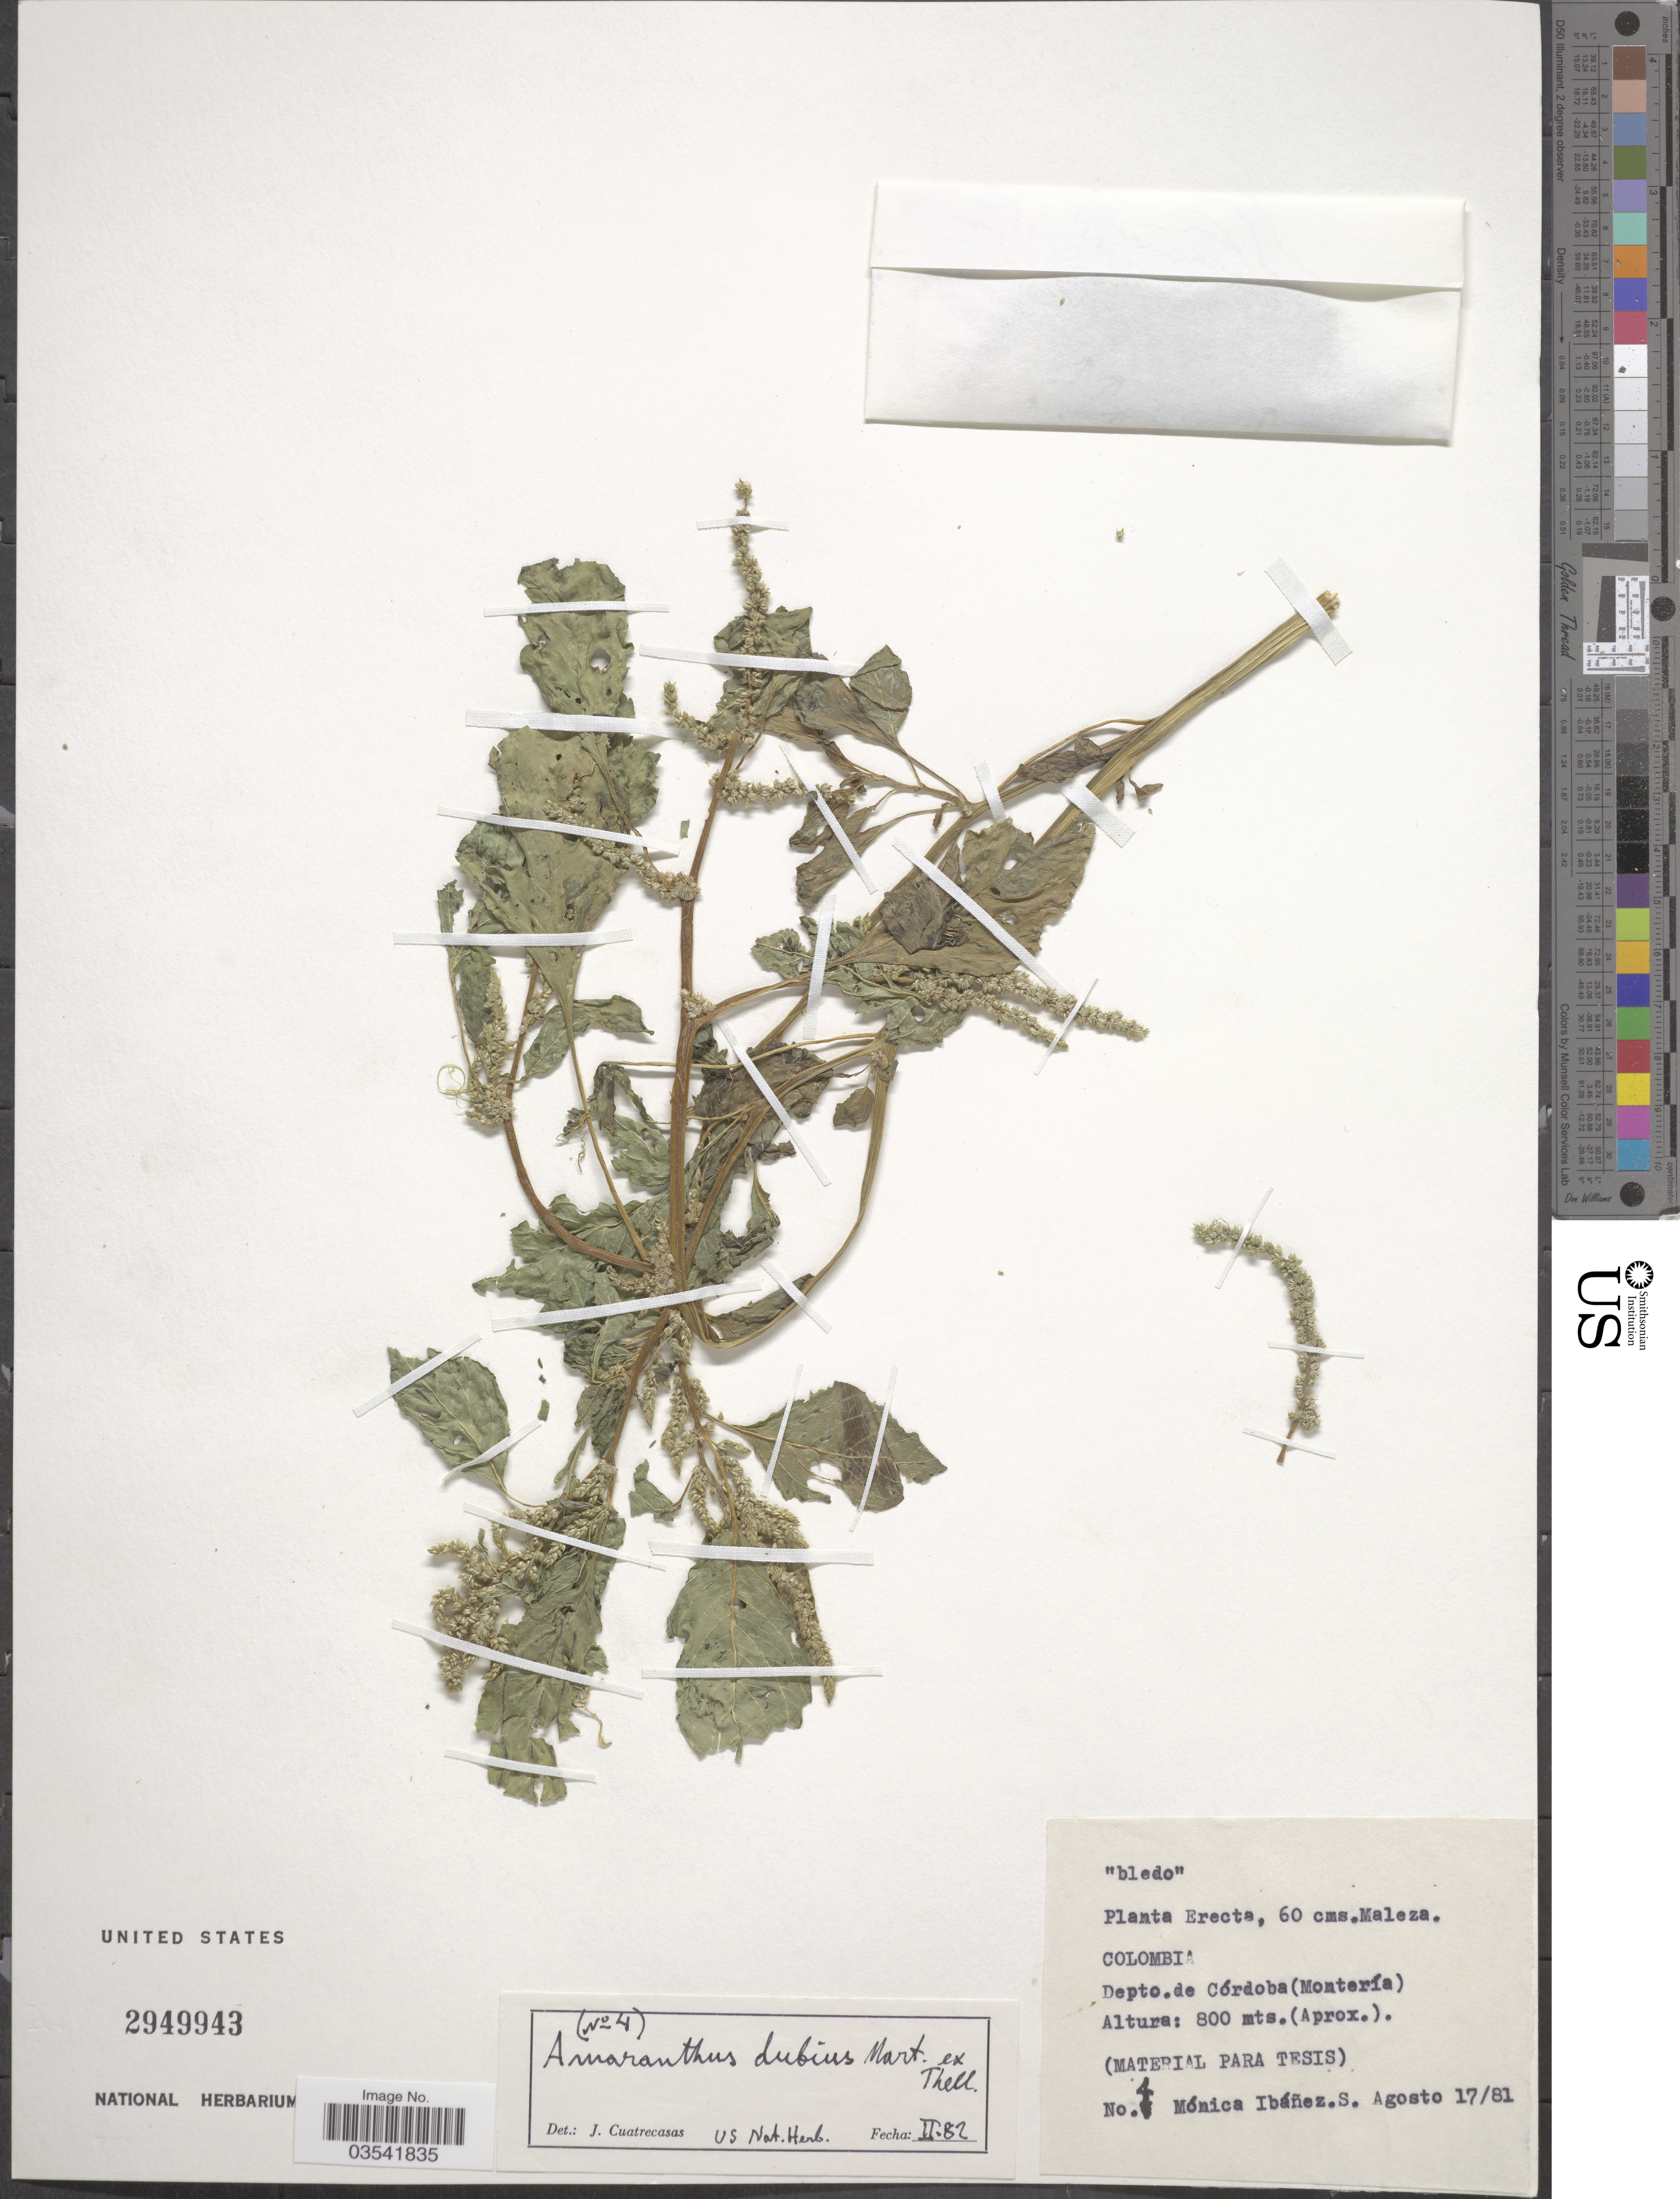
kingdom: Plantae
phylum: Tracheophyta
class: Magnoliopsida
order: Caryophyllales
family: Amaranthaceae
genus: Amaranthus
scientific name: Amaranthus dubius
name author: Mart. ex Thell.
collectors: M. Ibáñez S.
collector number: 4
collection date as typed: Transcribed d/m/y: 17/8/81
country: Colombia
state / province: Córdoba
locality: Depto. de Córdoba (Montería).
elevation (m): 800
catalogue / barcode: US 2949943